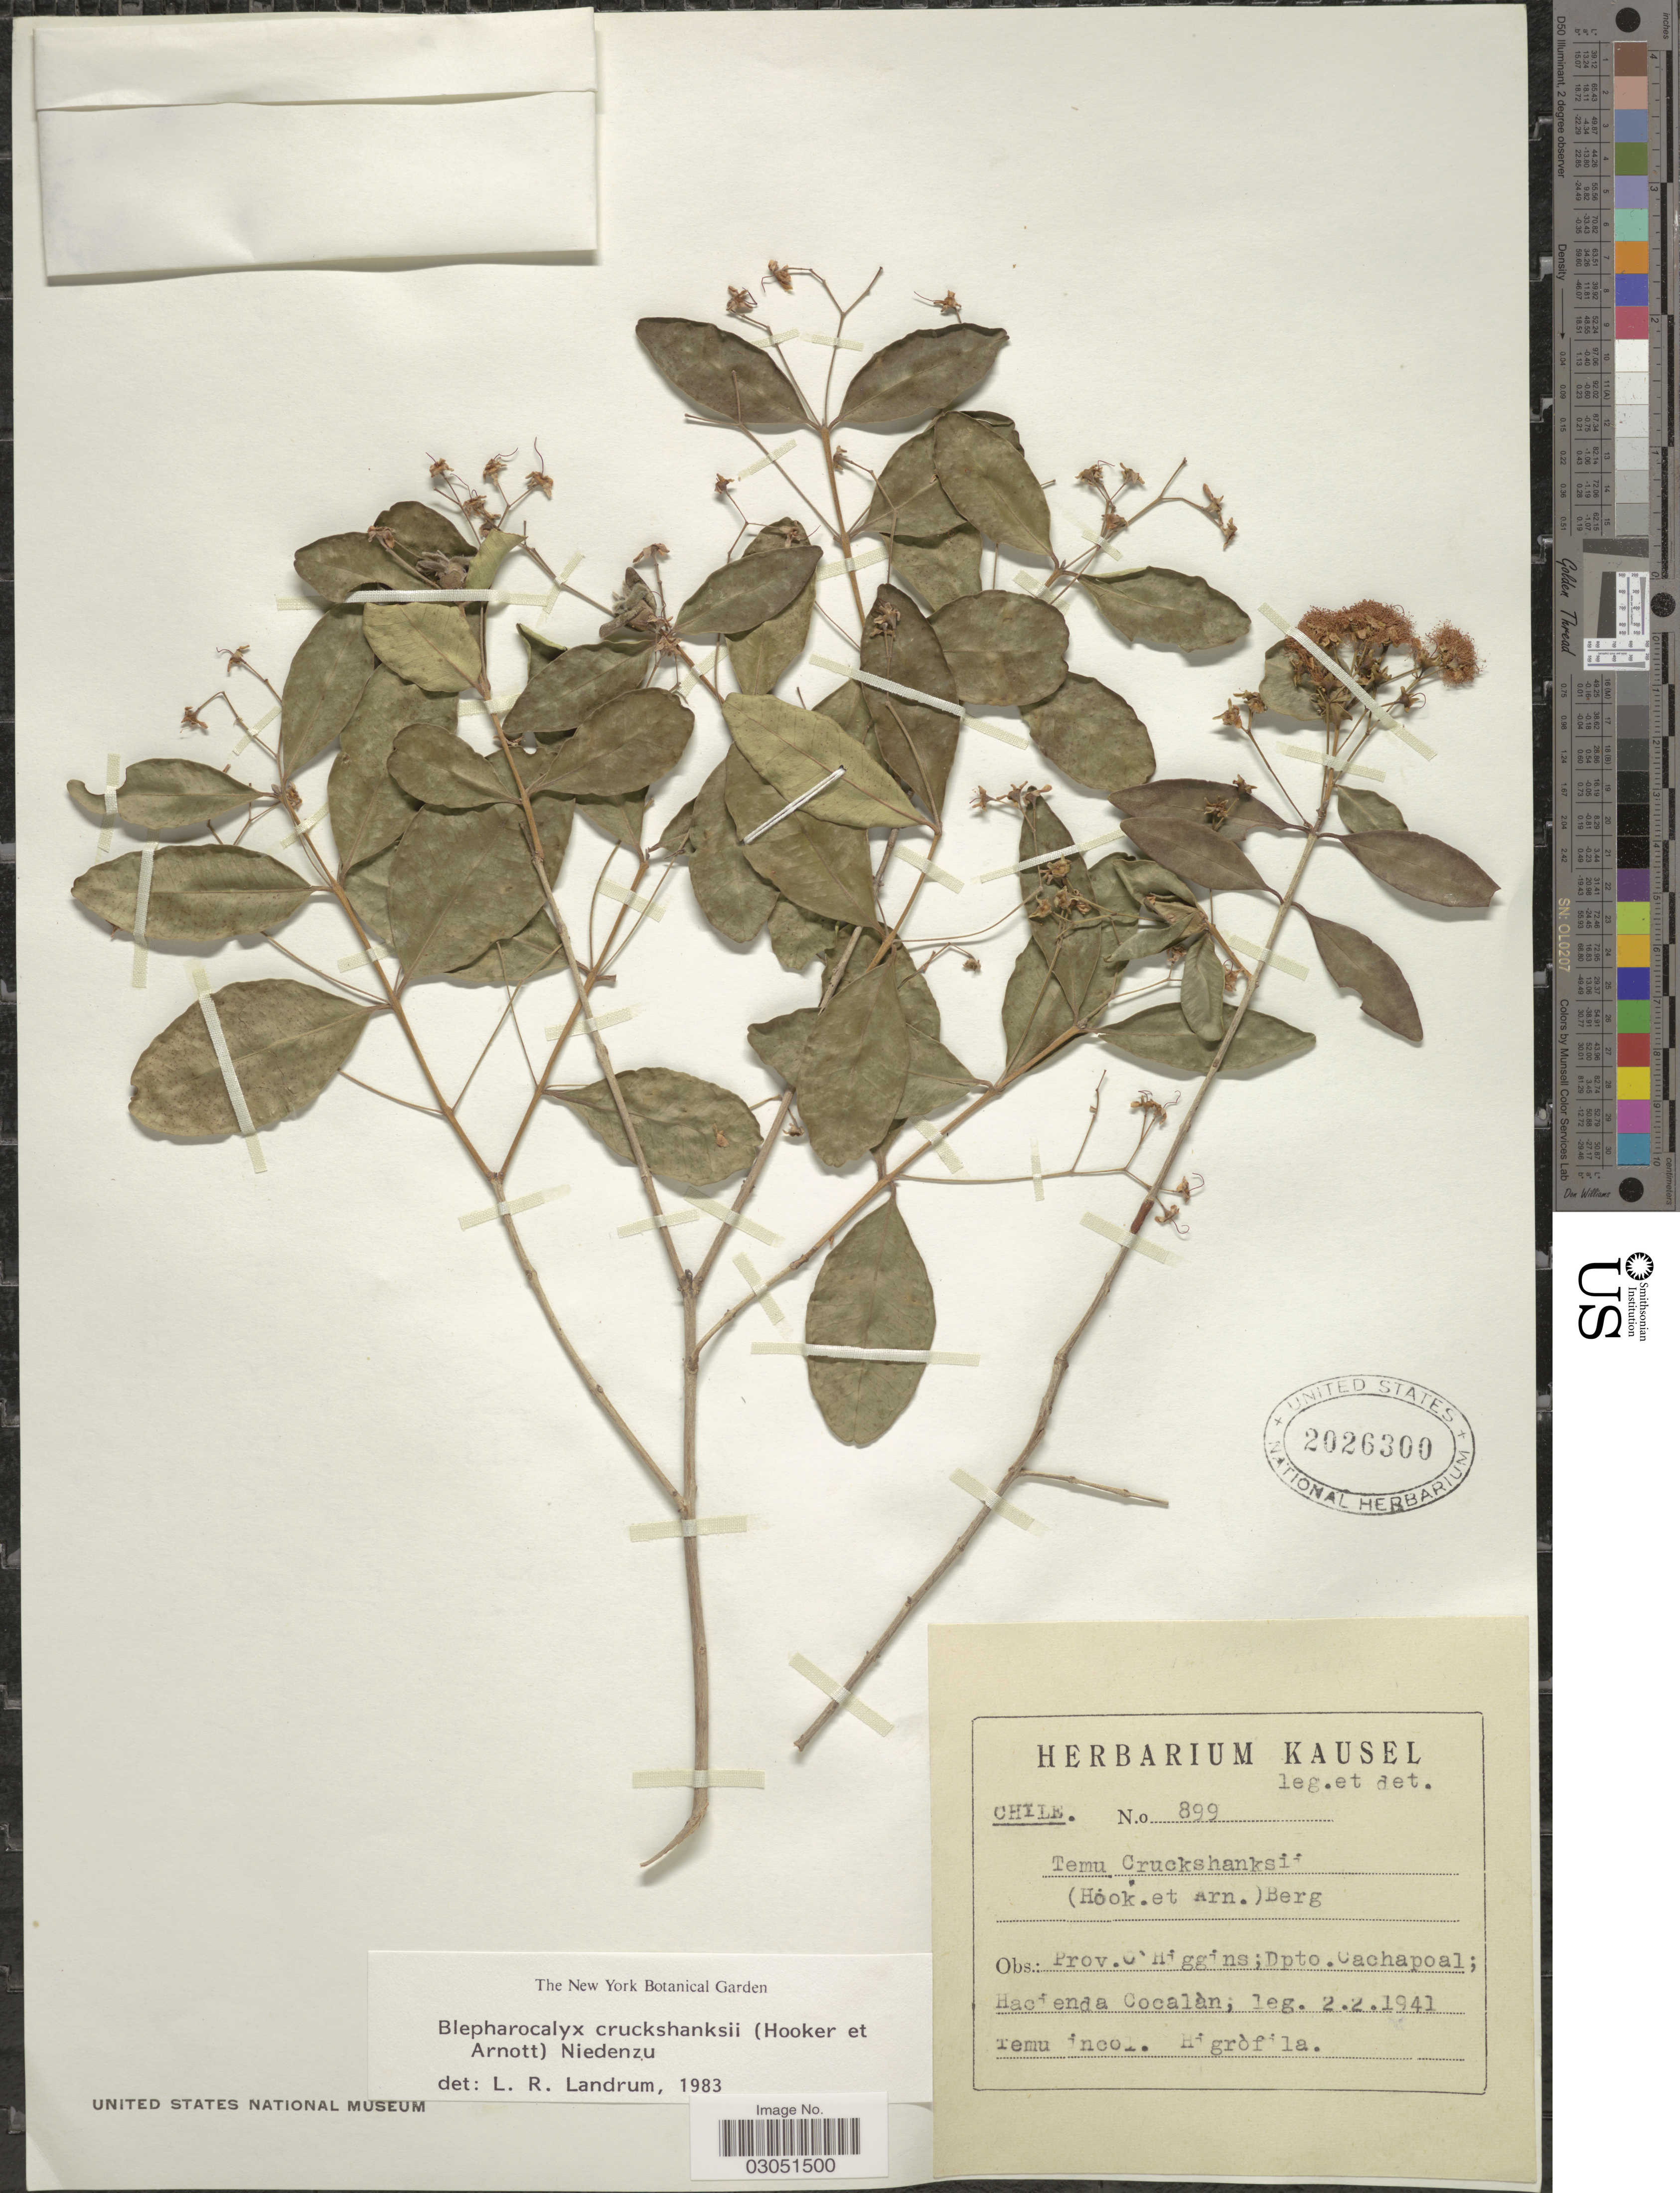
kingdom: Plantae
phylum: Tracheophyta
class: Magnoliopsida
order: Myrtales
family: Myrtaceae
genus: Temu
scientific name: Temu cruckshanksii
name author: (Hook. & Arn.) O. Berg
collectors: -. Kausel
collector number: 899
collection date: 1941-02-02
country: Chile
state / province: O'Higgins (VI)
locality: Prov. O'Higgins; Dpto. Cachapoal; Hacienda Cocalàn.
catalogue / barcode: US 2026300